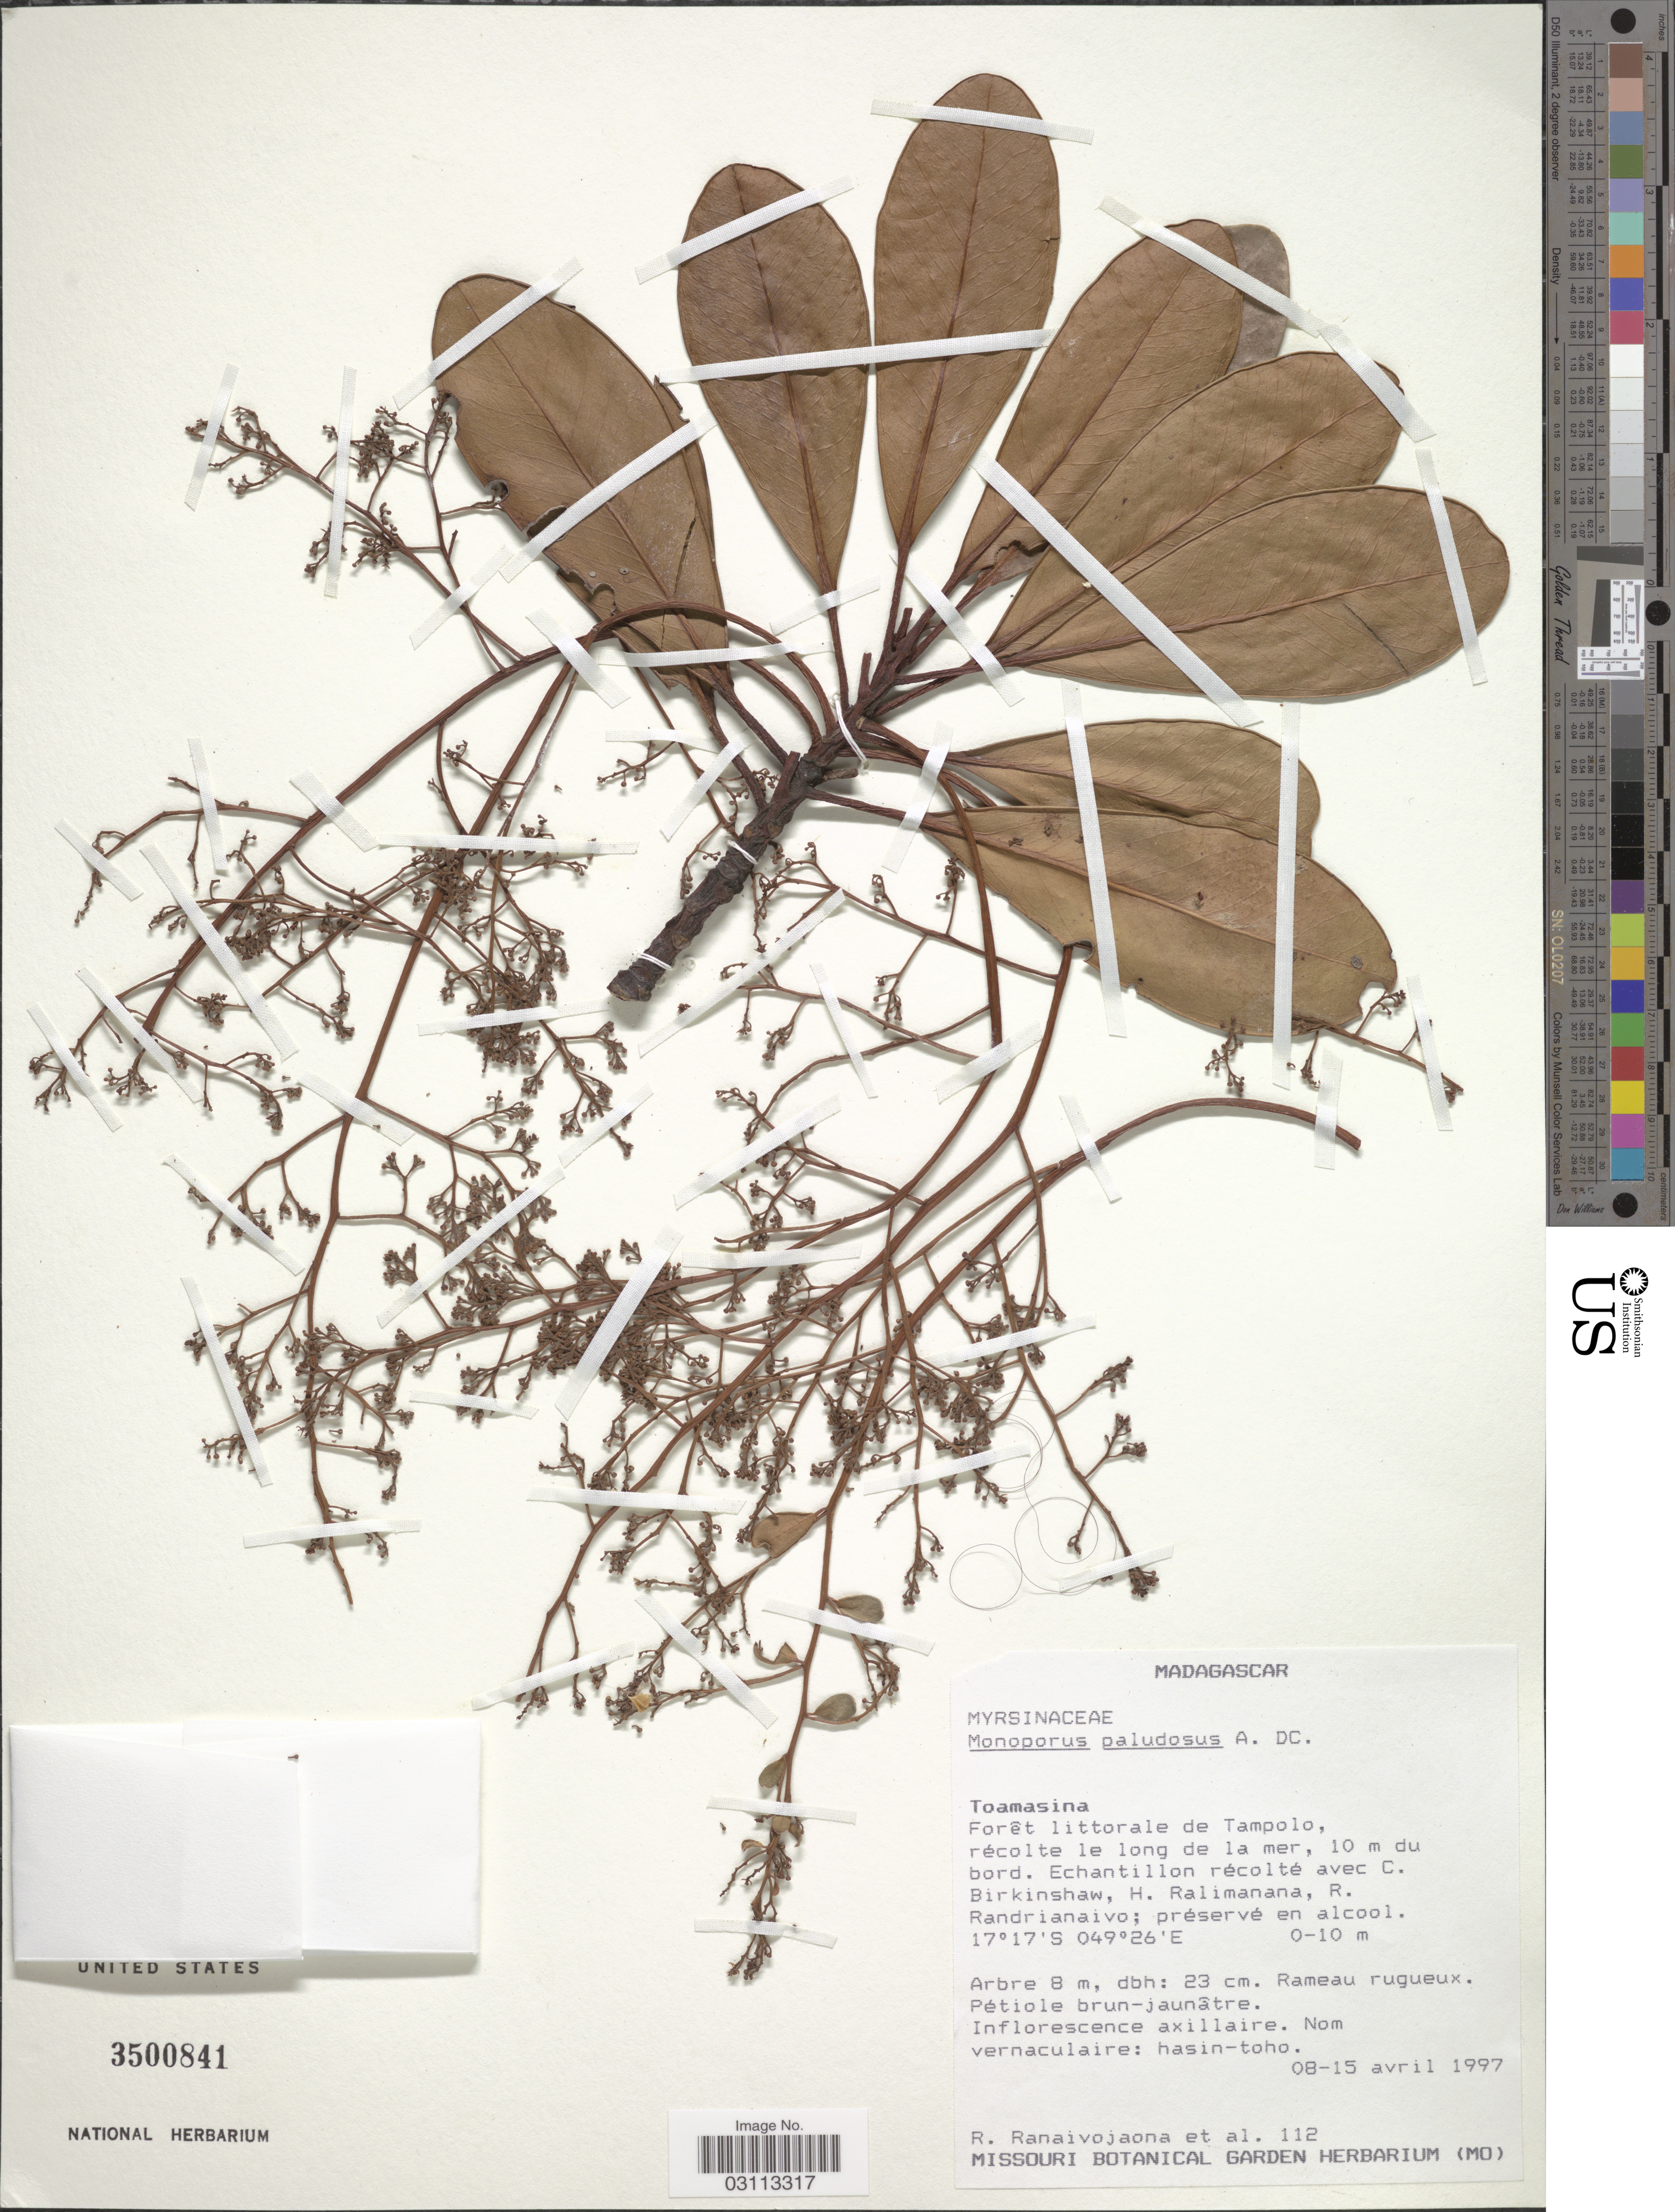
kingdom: Plantae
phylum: Tracheophyta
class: Magnoliopsida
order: Ericales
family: Primulaceae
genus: Monoporus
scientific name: Monoporus paludosus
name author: A. DC.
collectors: R. Ranaivojaona, C. R. Birkinshaw, H. Ralimanana & R. Randrianaivo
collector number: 112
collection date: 1997-04-08/1997-04-15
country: Madagascar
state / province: Analanjirofo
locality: Forêt littorale de Tampolo.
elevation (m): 0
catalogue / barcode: US 3500841